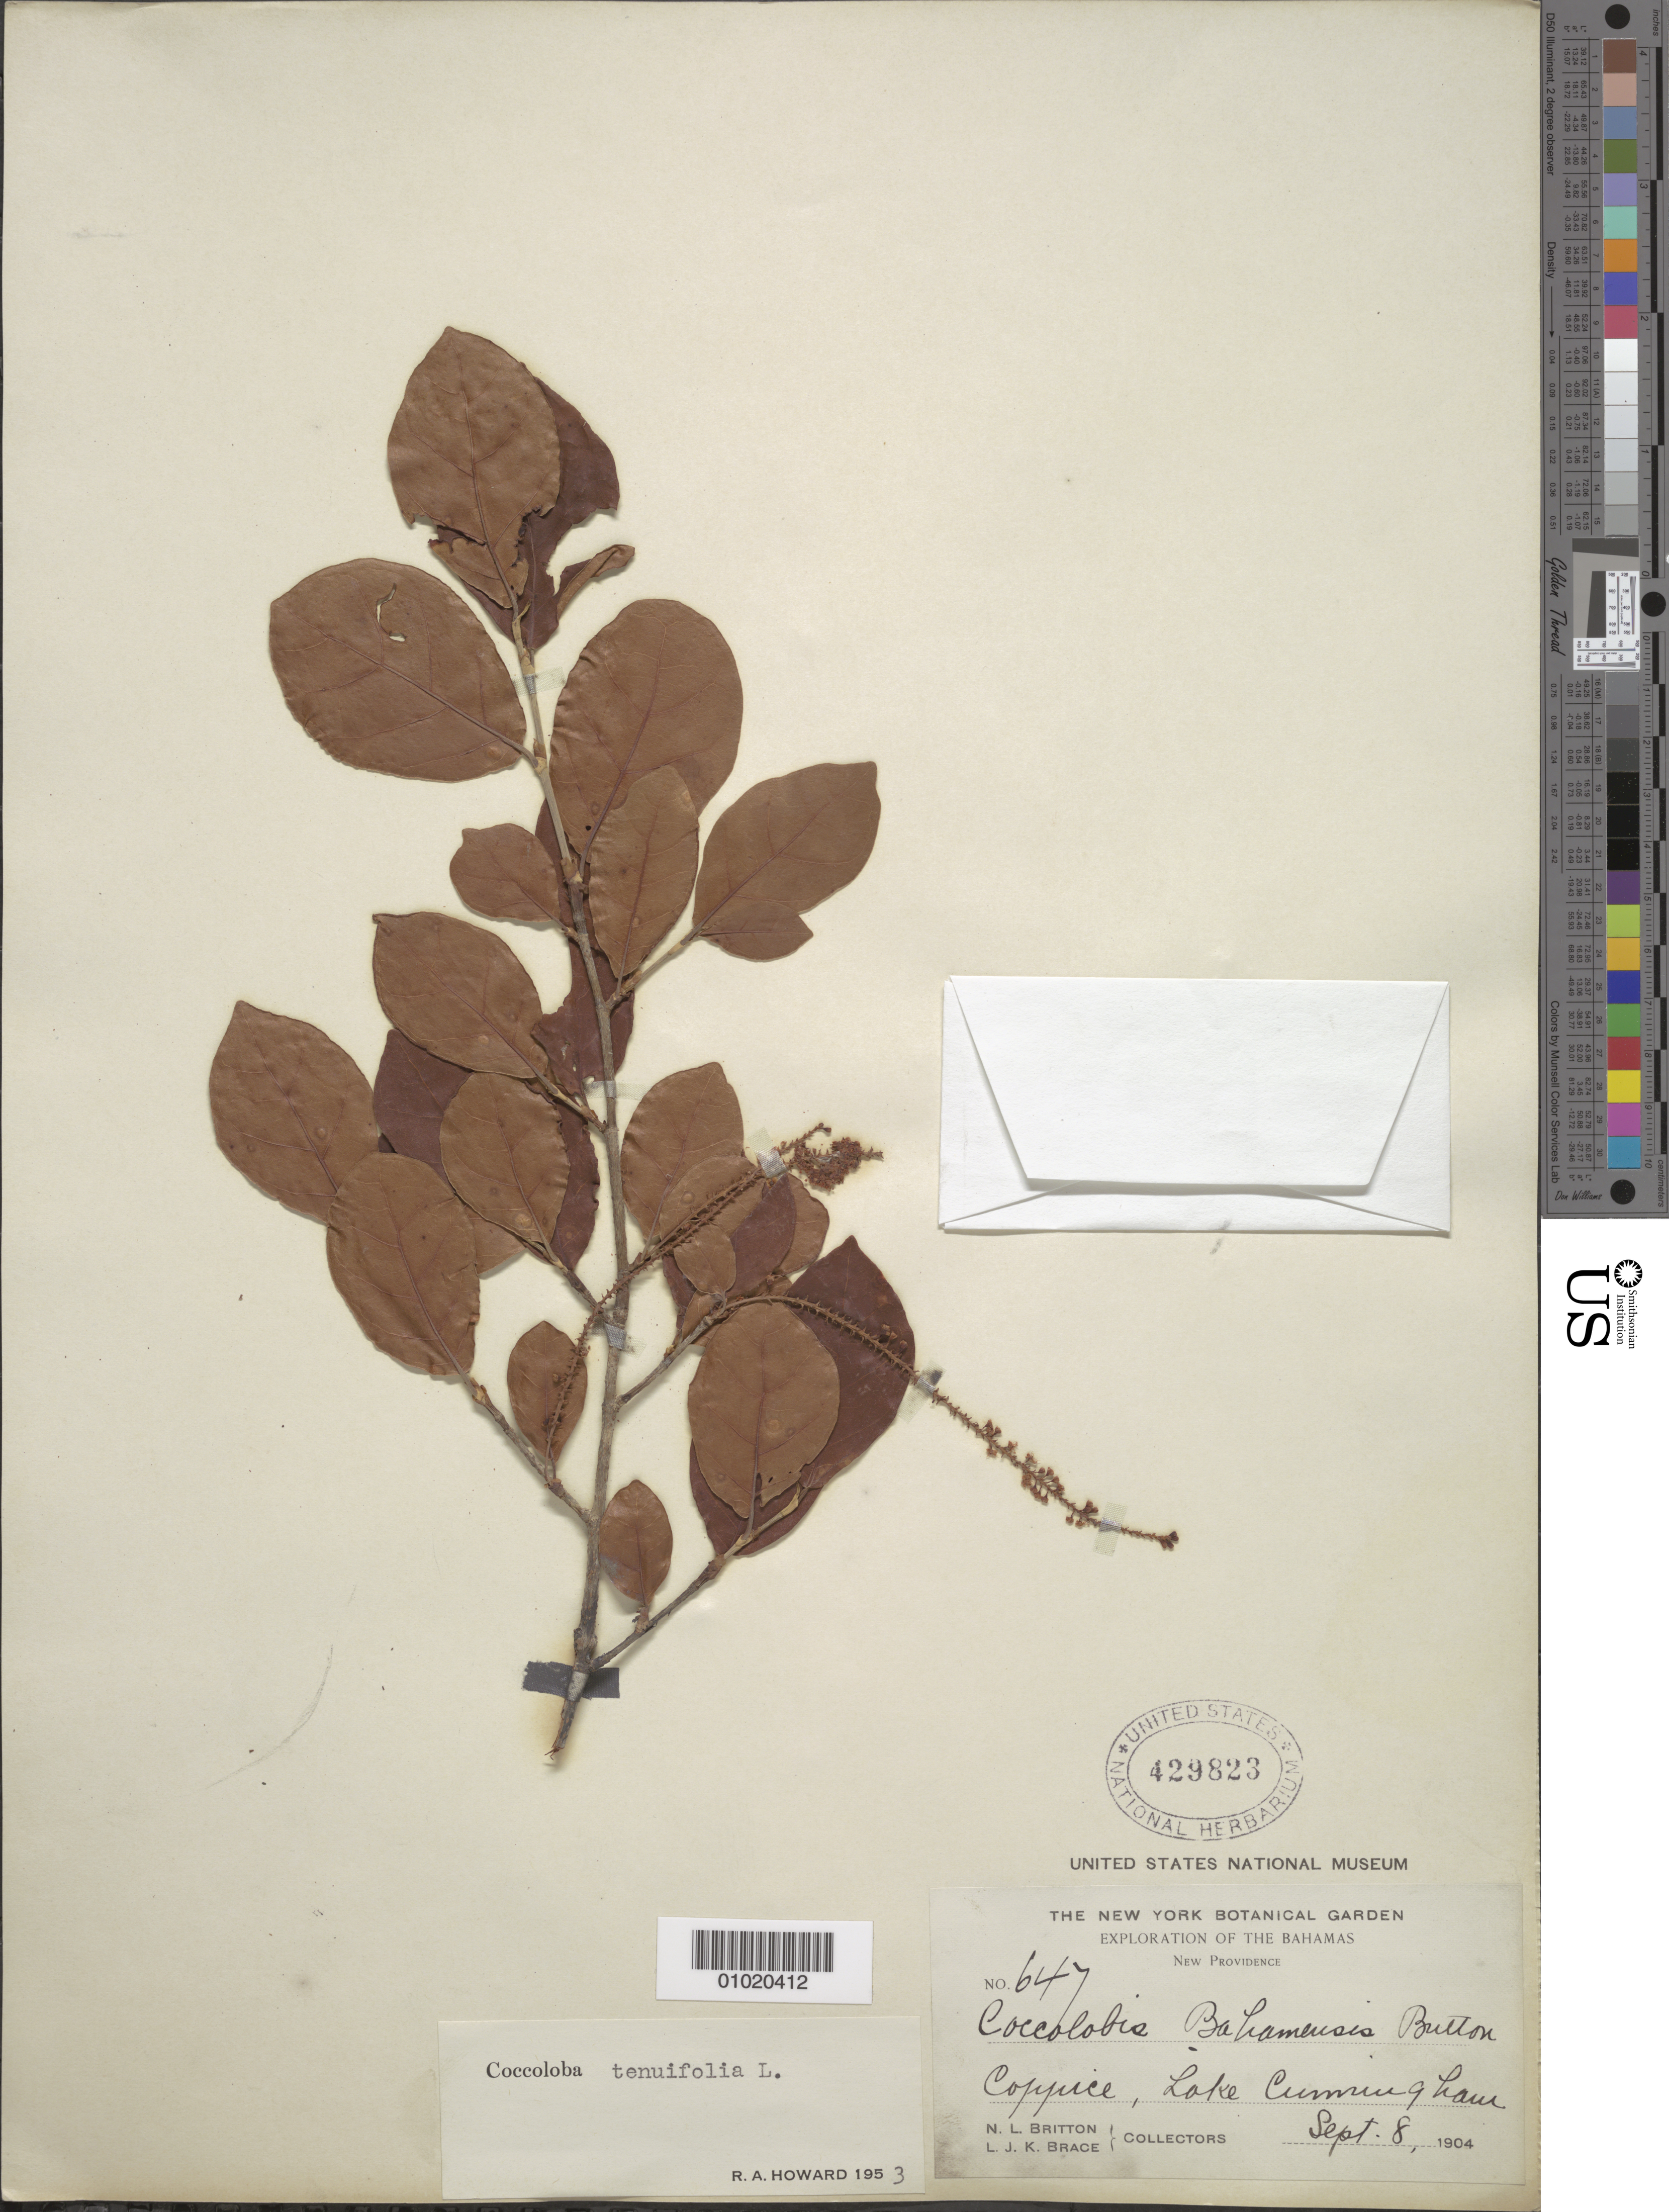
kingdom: Plantae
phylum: Tracheophyta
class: Magnoliopsida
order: Caryophyllales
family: Polygonaceae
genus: Coccoloba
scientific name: Coccoloba tenuifolia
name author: L.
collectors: N. Britton & L. J. K. Brace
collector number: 647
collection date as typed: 08 Sep 1904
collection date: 1904-09-08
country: Bahamas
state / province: New Providence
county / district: Nassau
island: New Providence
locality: Coppice, Lake Cunningham.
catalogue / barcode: US 429823